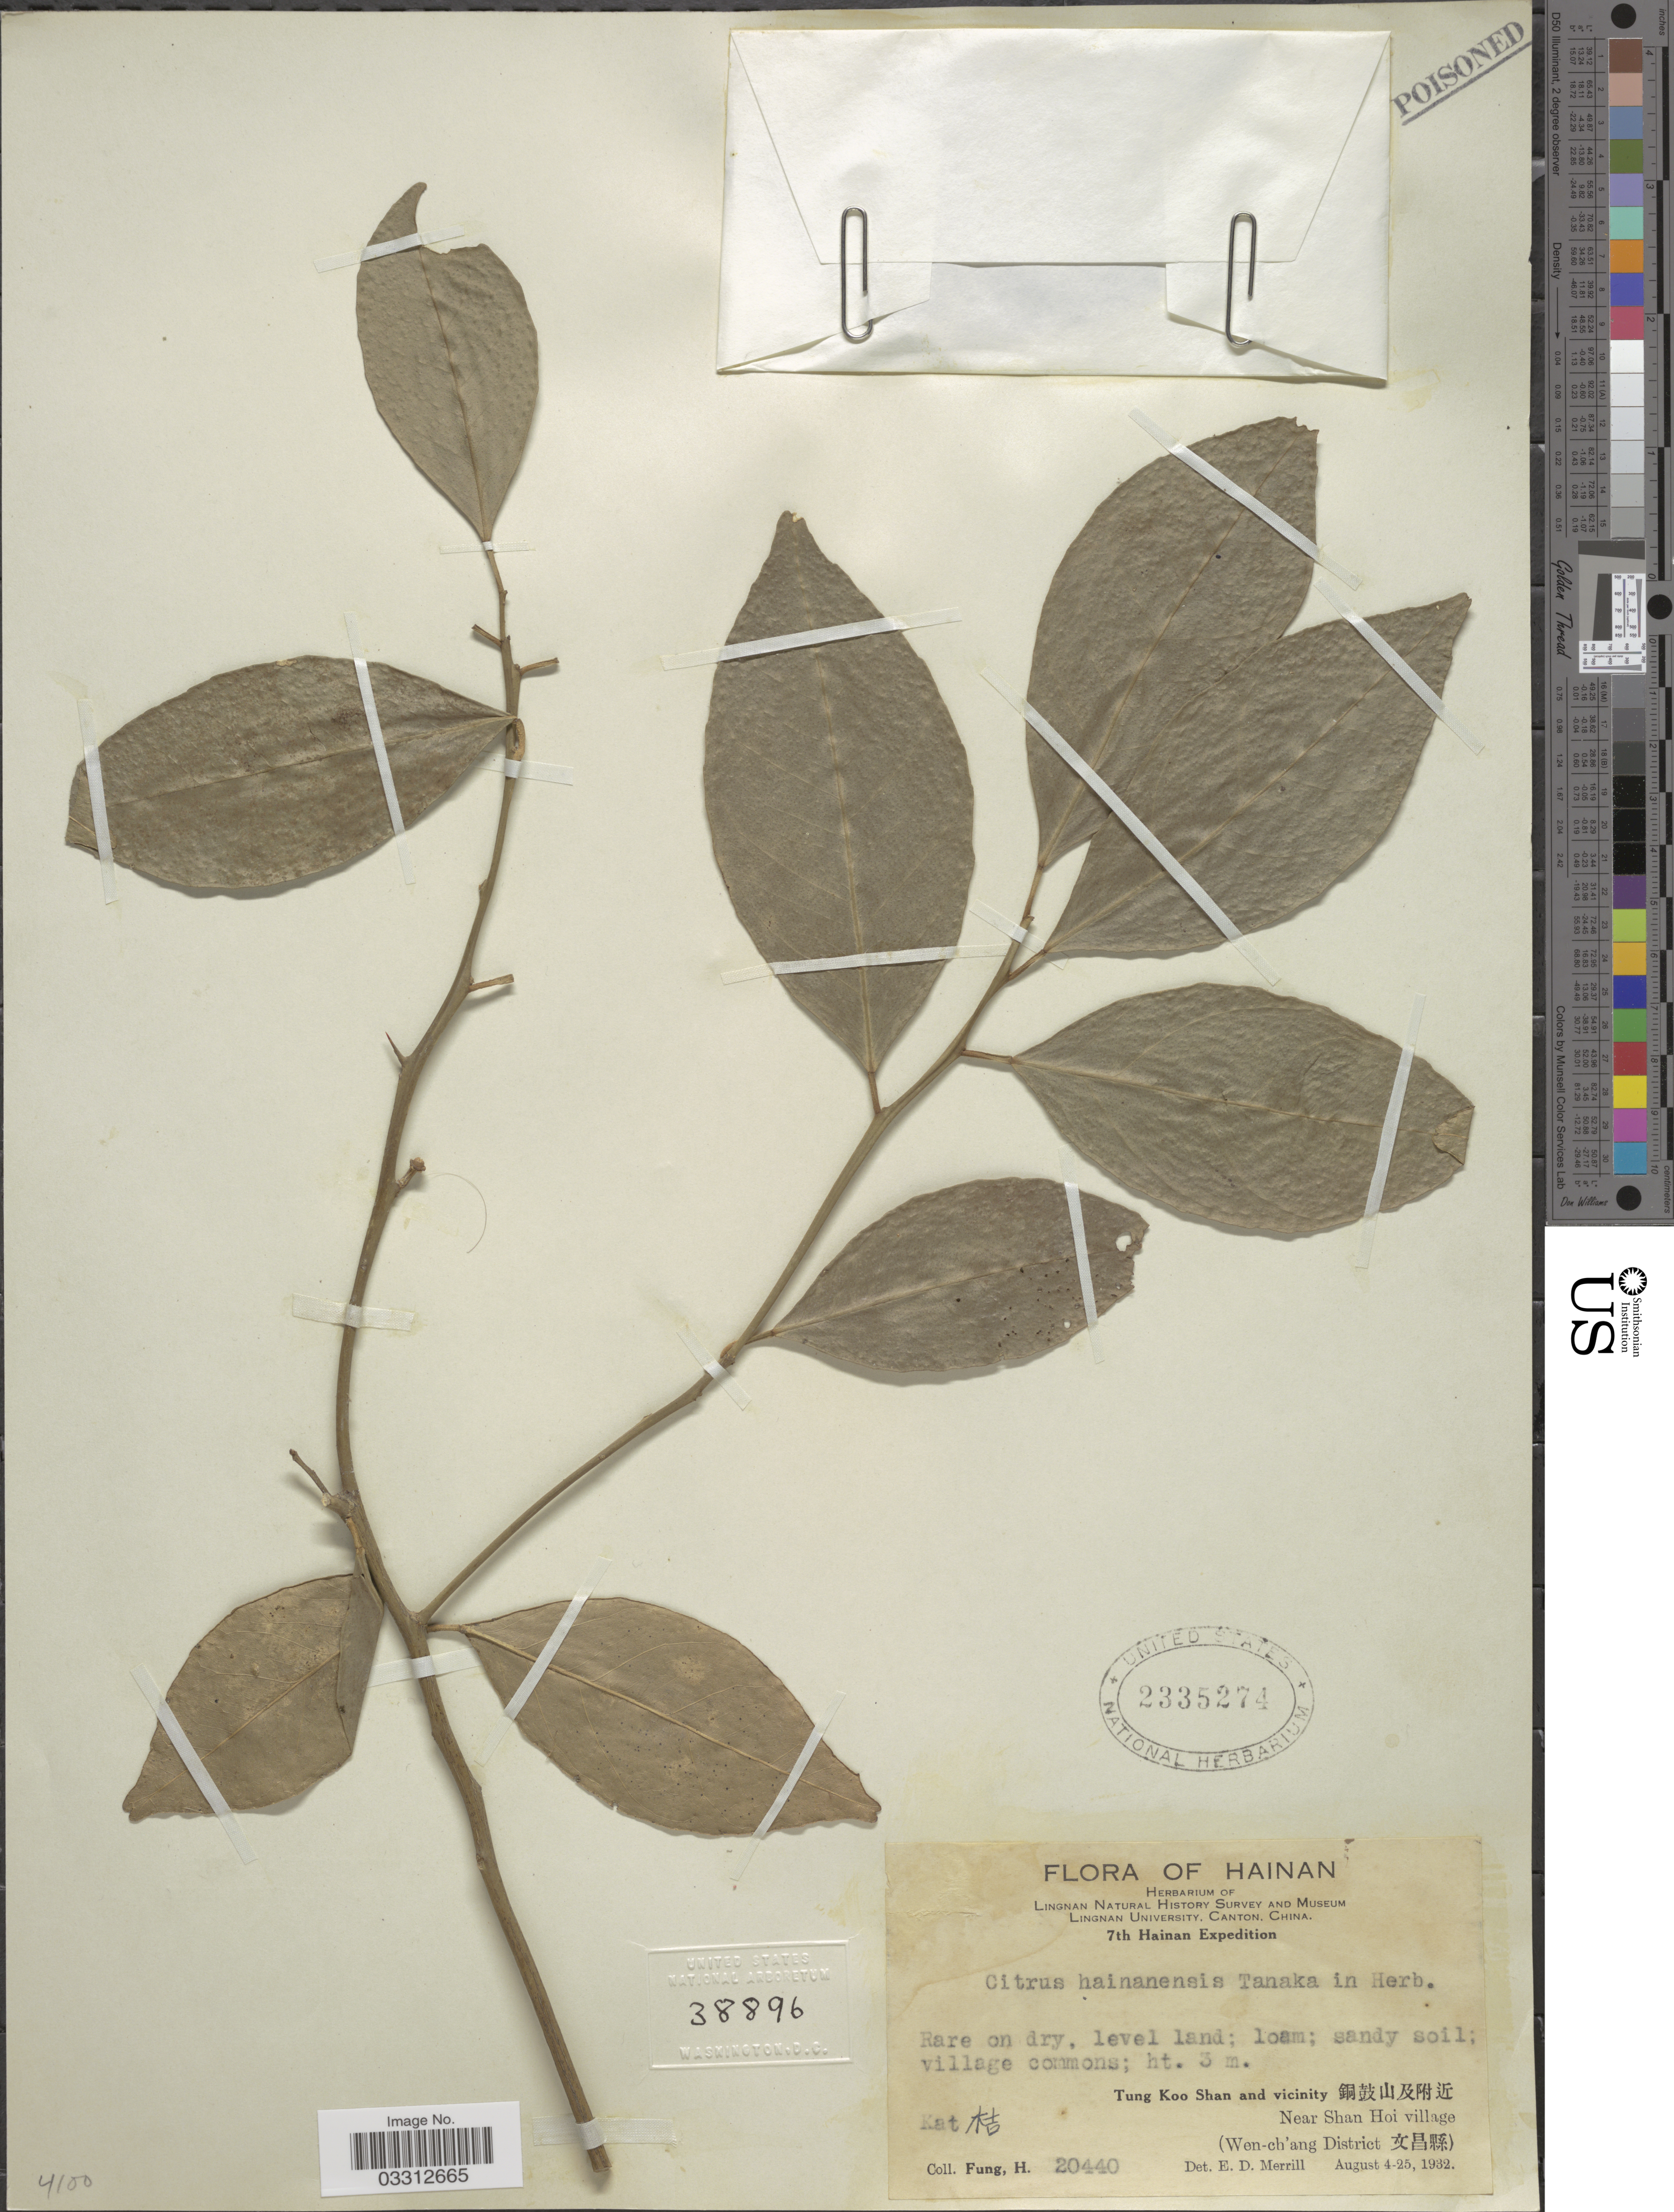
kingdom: Plantae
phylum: Tracheophyta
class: Magnoliopsida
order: Sapindales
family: Rutaceae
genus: Citrus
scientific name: Citrus hainanensis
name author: Tanaka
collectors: H. Fung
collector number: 20440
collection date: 1932-08-04/1932-08-25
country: China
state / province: Hainan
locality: Tung Koo Shan and vicinity X, Near Shan Hoi village, (Wen-ch'ang District X), Kat X.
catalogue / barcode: US 2335274